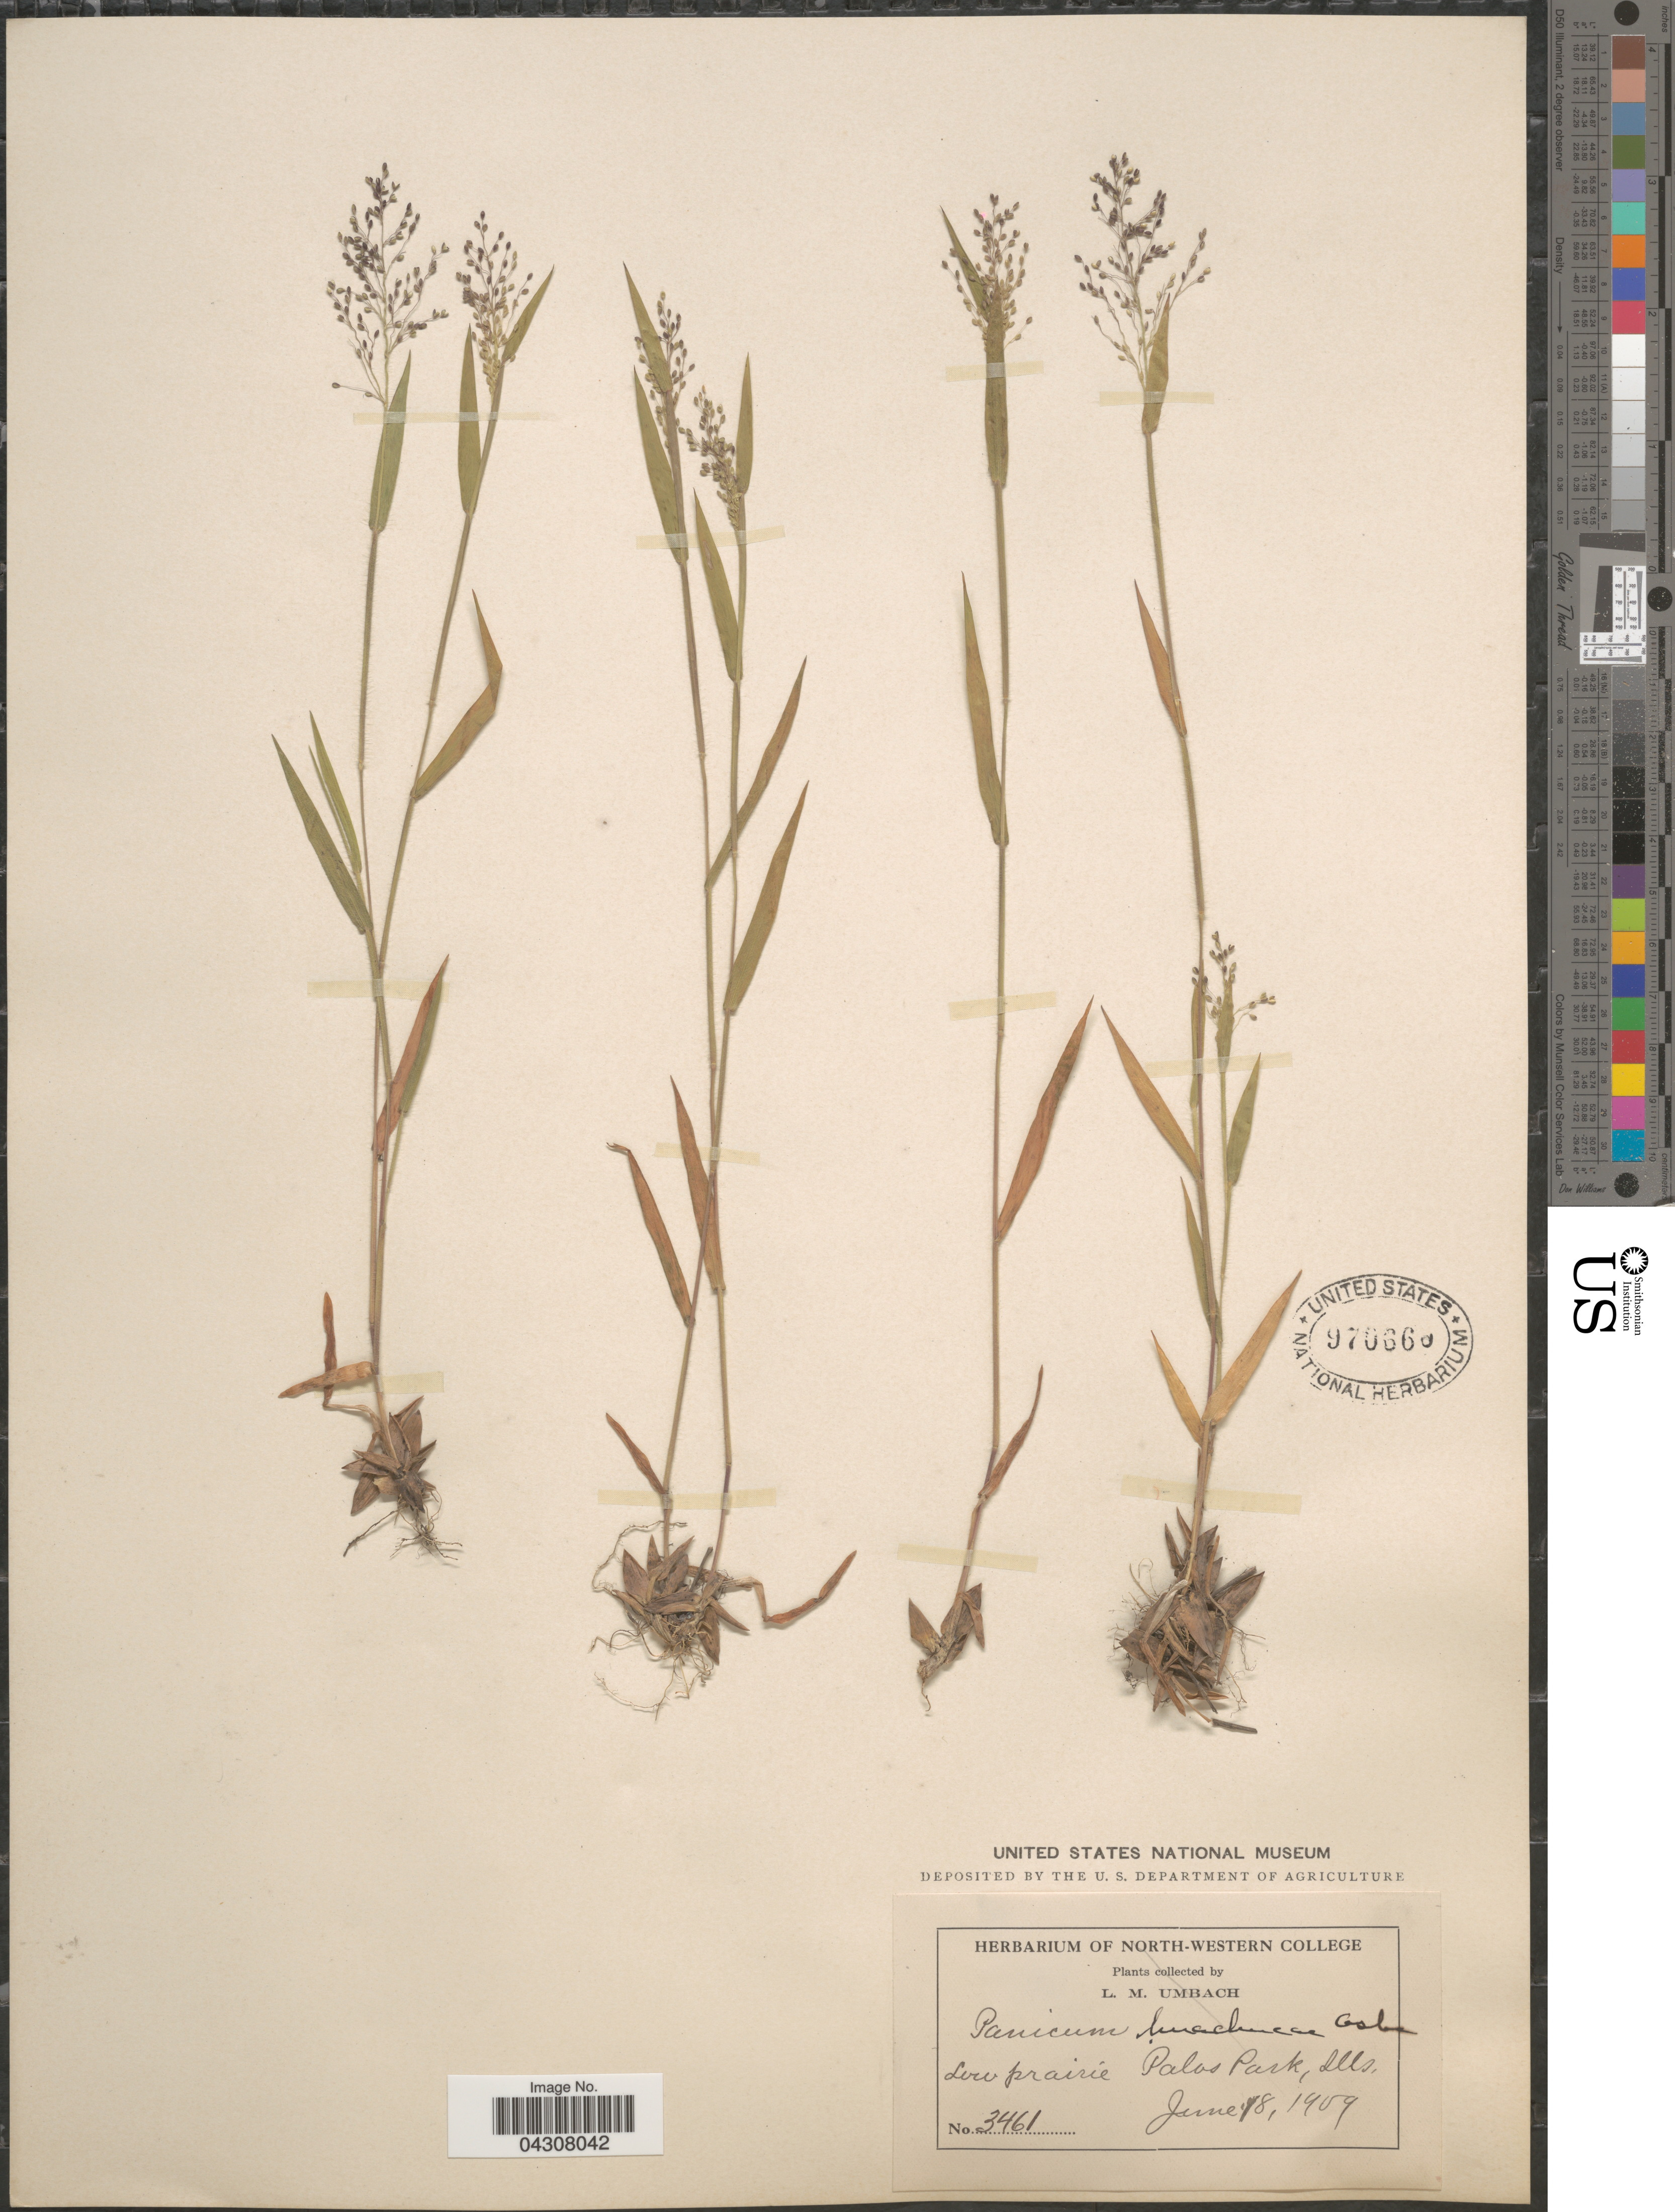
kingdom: Plantae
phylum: Tracheophyta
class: Liliopsida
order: Poales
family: Poaceae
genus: Dichanthelium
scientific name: Dichanthelium acuminatum var. acuminatum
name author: (Sw.) Gould & C.A. Clark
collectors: L. M. Umbach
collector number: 3461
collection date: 1909-06-18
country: United States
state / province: Illinois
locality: Low prairie Palos Park.